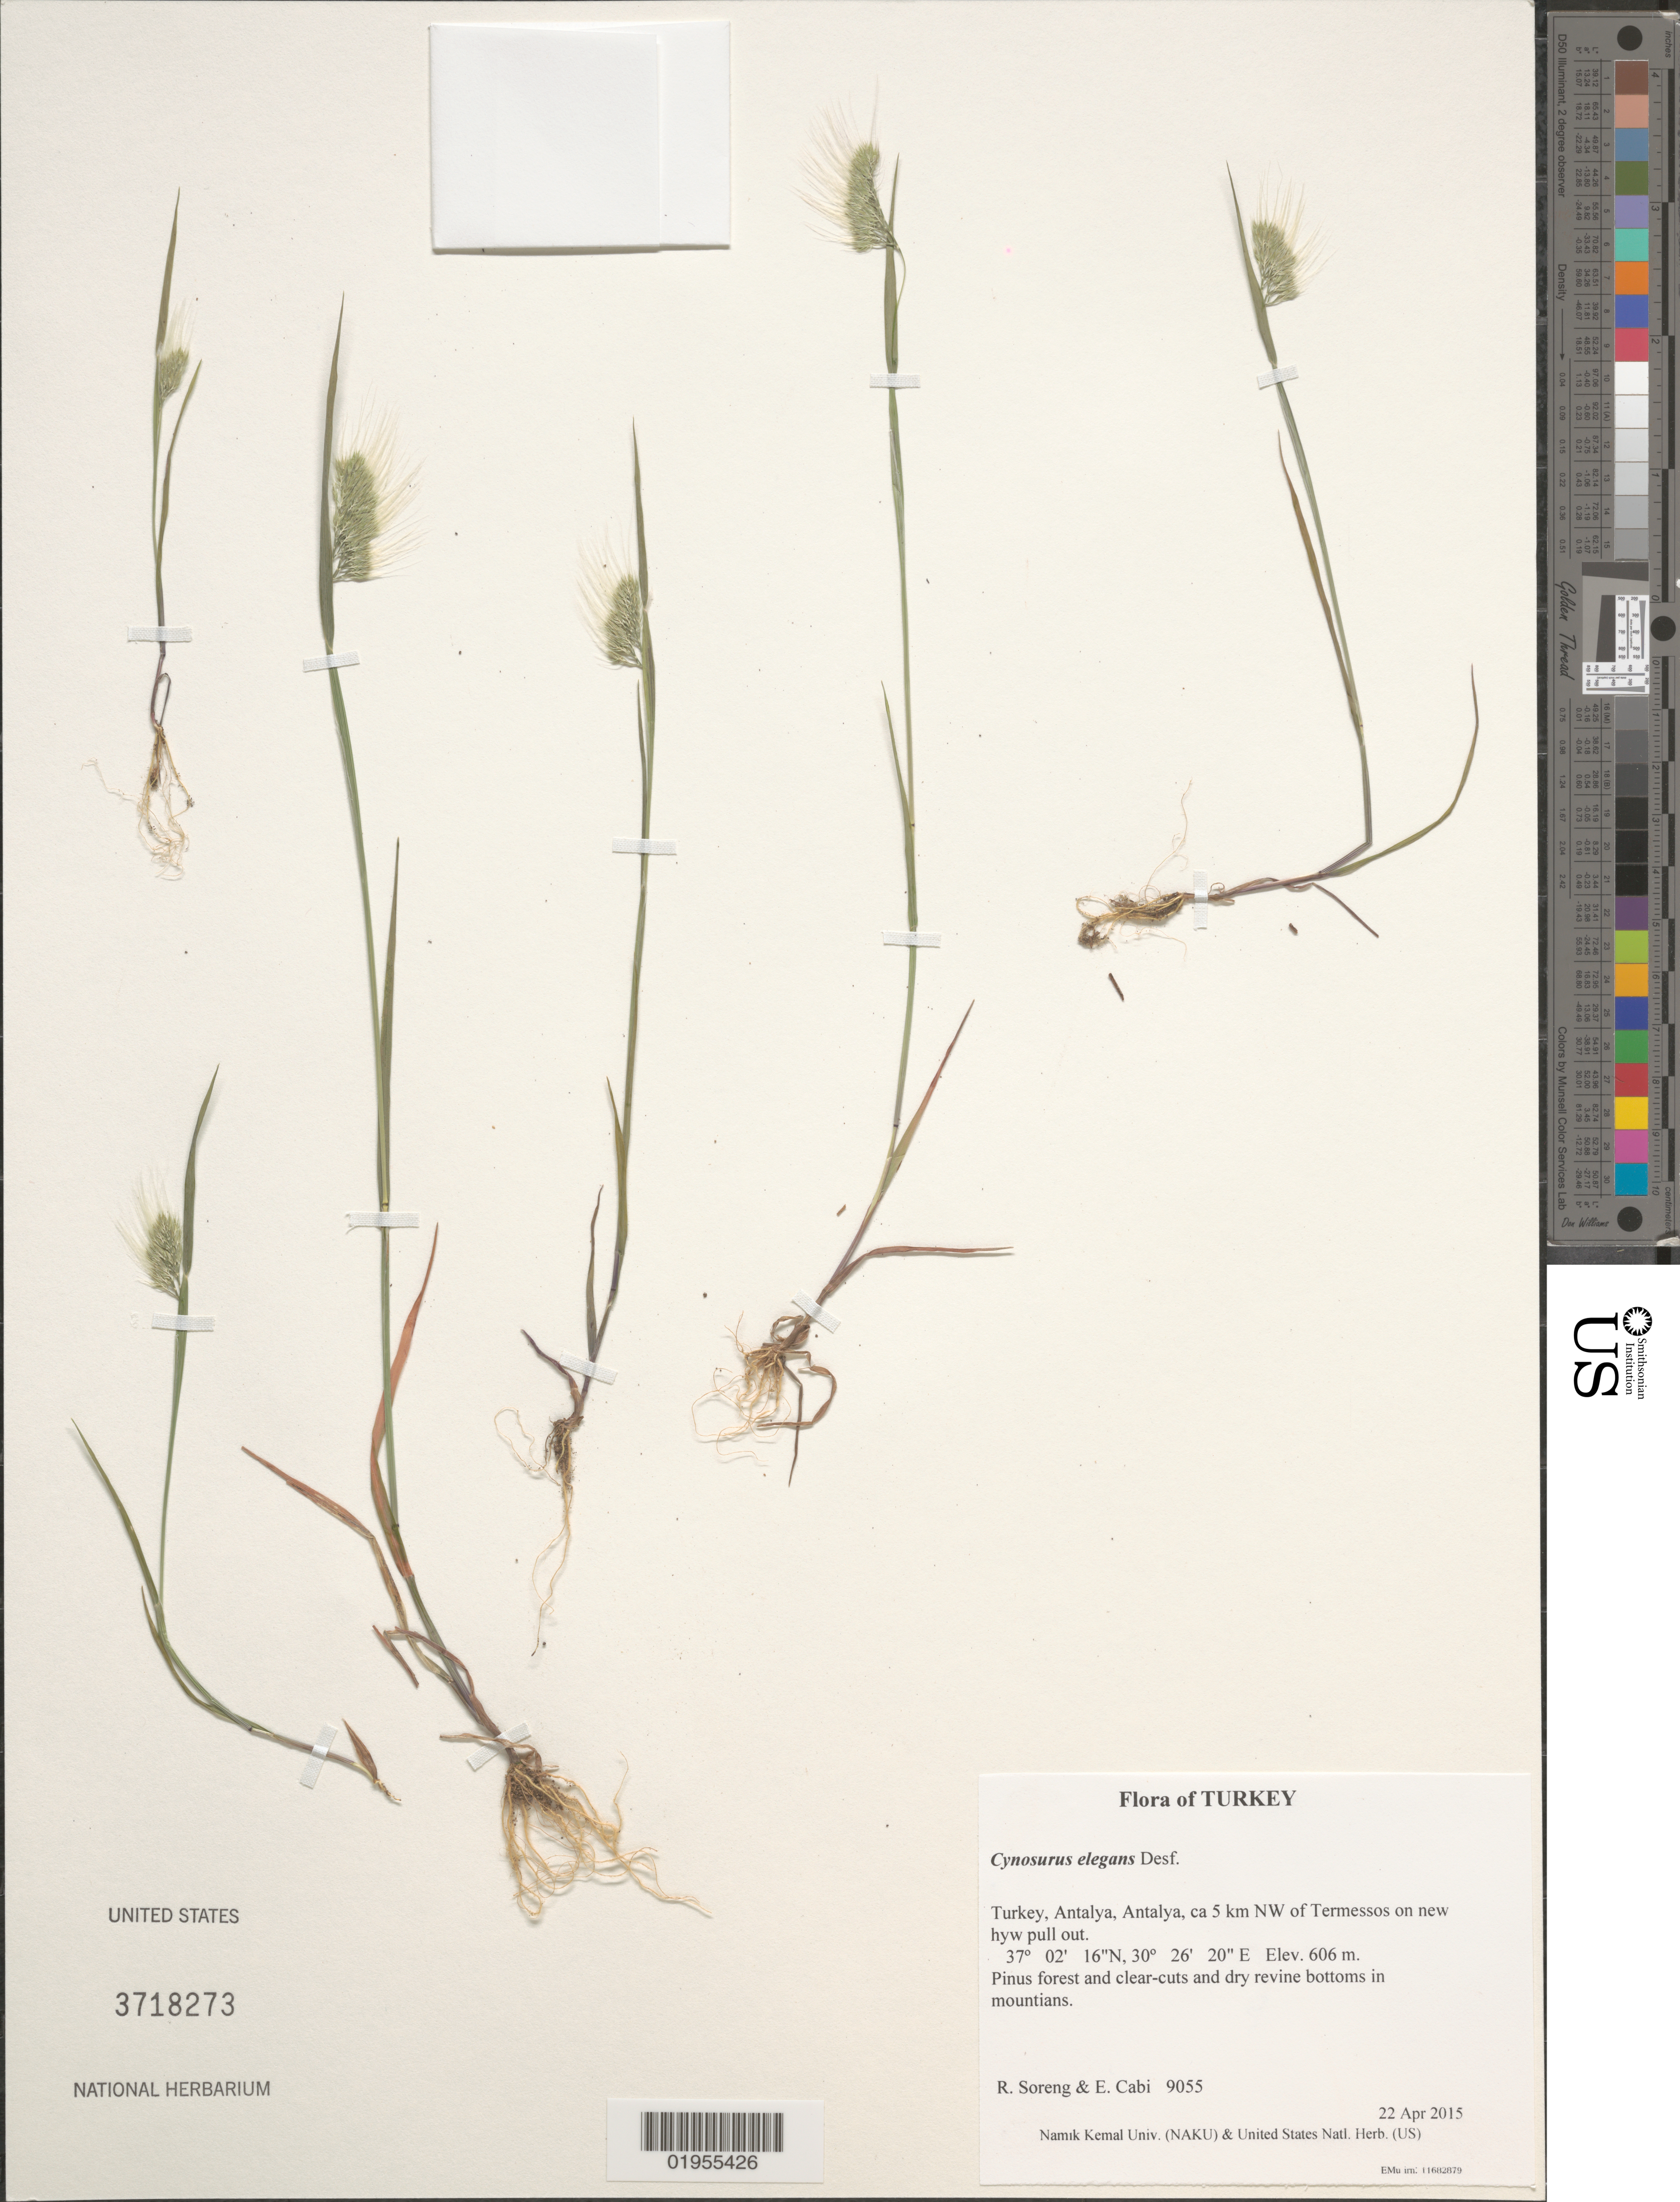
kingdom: Plantae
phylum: Tracheophyta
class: Liliopsida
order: Poales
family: Poaceae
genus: Cynosurus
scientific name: Cynosurus effusus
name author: Link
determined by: Soreng, Robert J., Research Associate (BOT), Smithsonian Institution - National Museum of Natural History (UNITED STATES)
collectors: R. J. Soreng & E. Cabi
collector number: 9055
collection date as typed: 2015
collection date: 2015-04-22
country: Turkey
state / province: Antalya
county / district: Antalya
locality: ca 5 km NW of Termessos on new hwy pull out.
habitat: Pinus forest and clear-cuts and dry revine bottoms in mountians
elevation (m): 606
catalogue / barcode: US 3718273